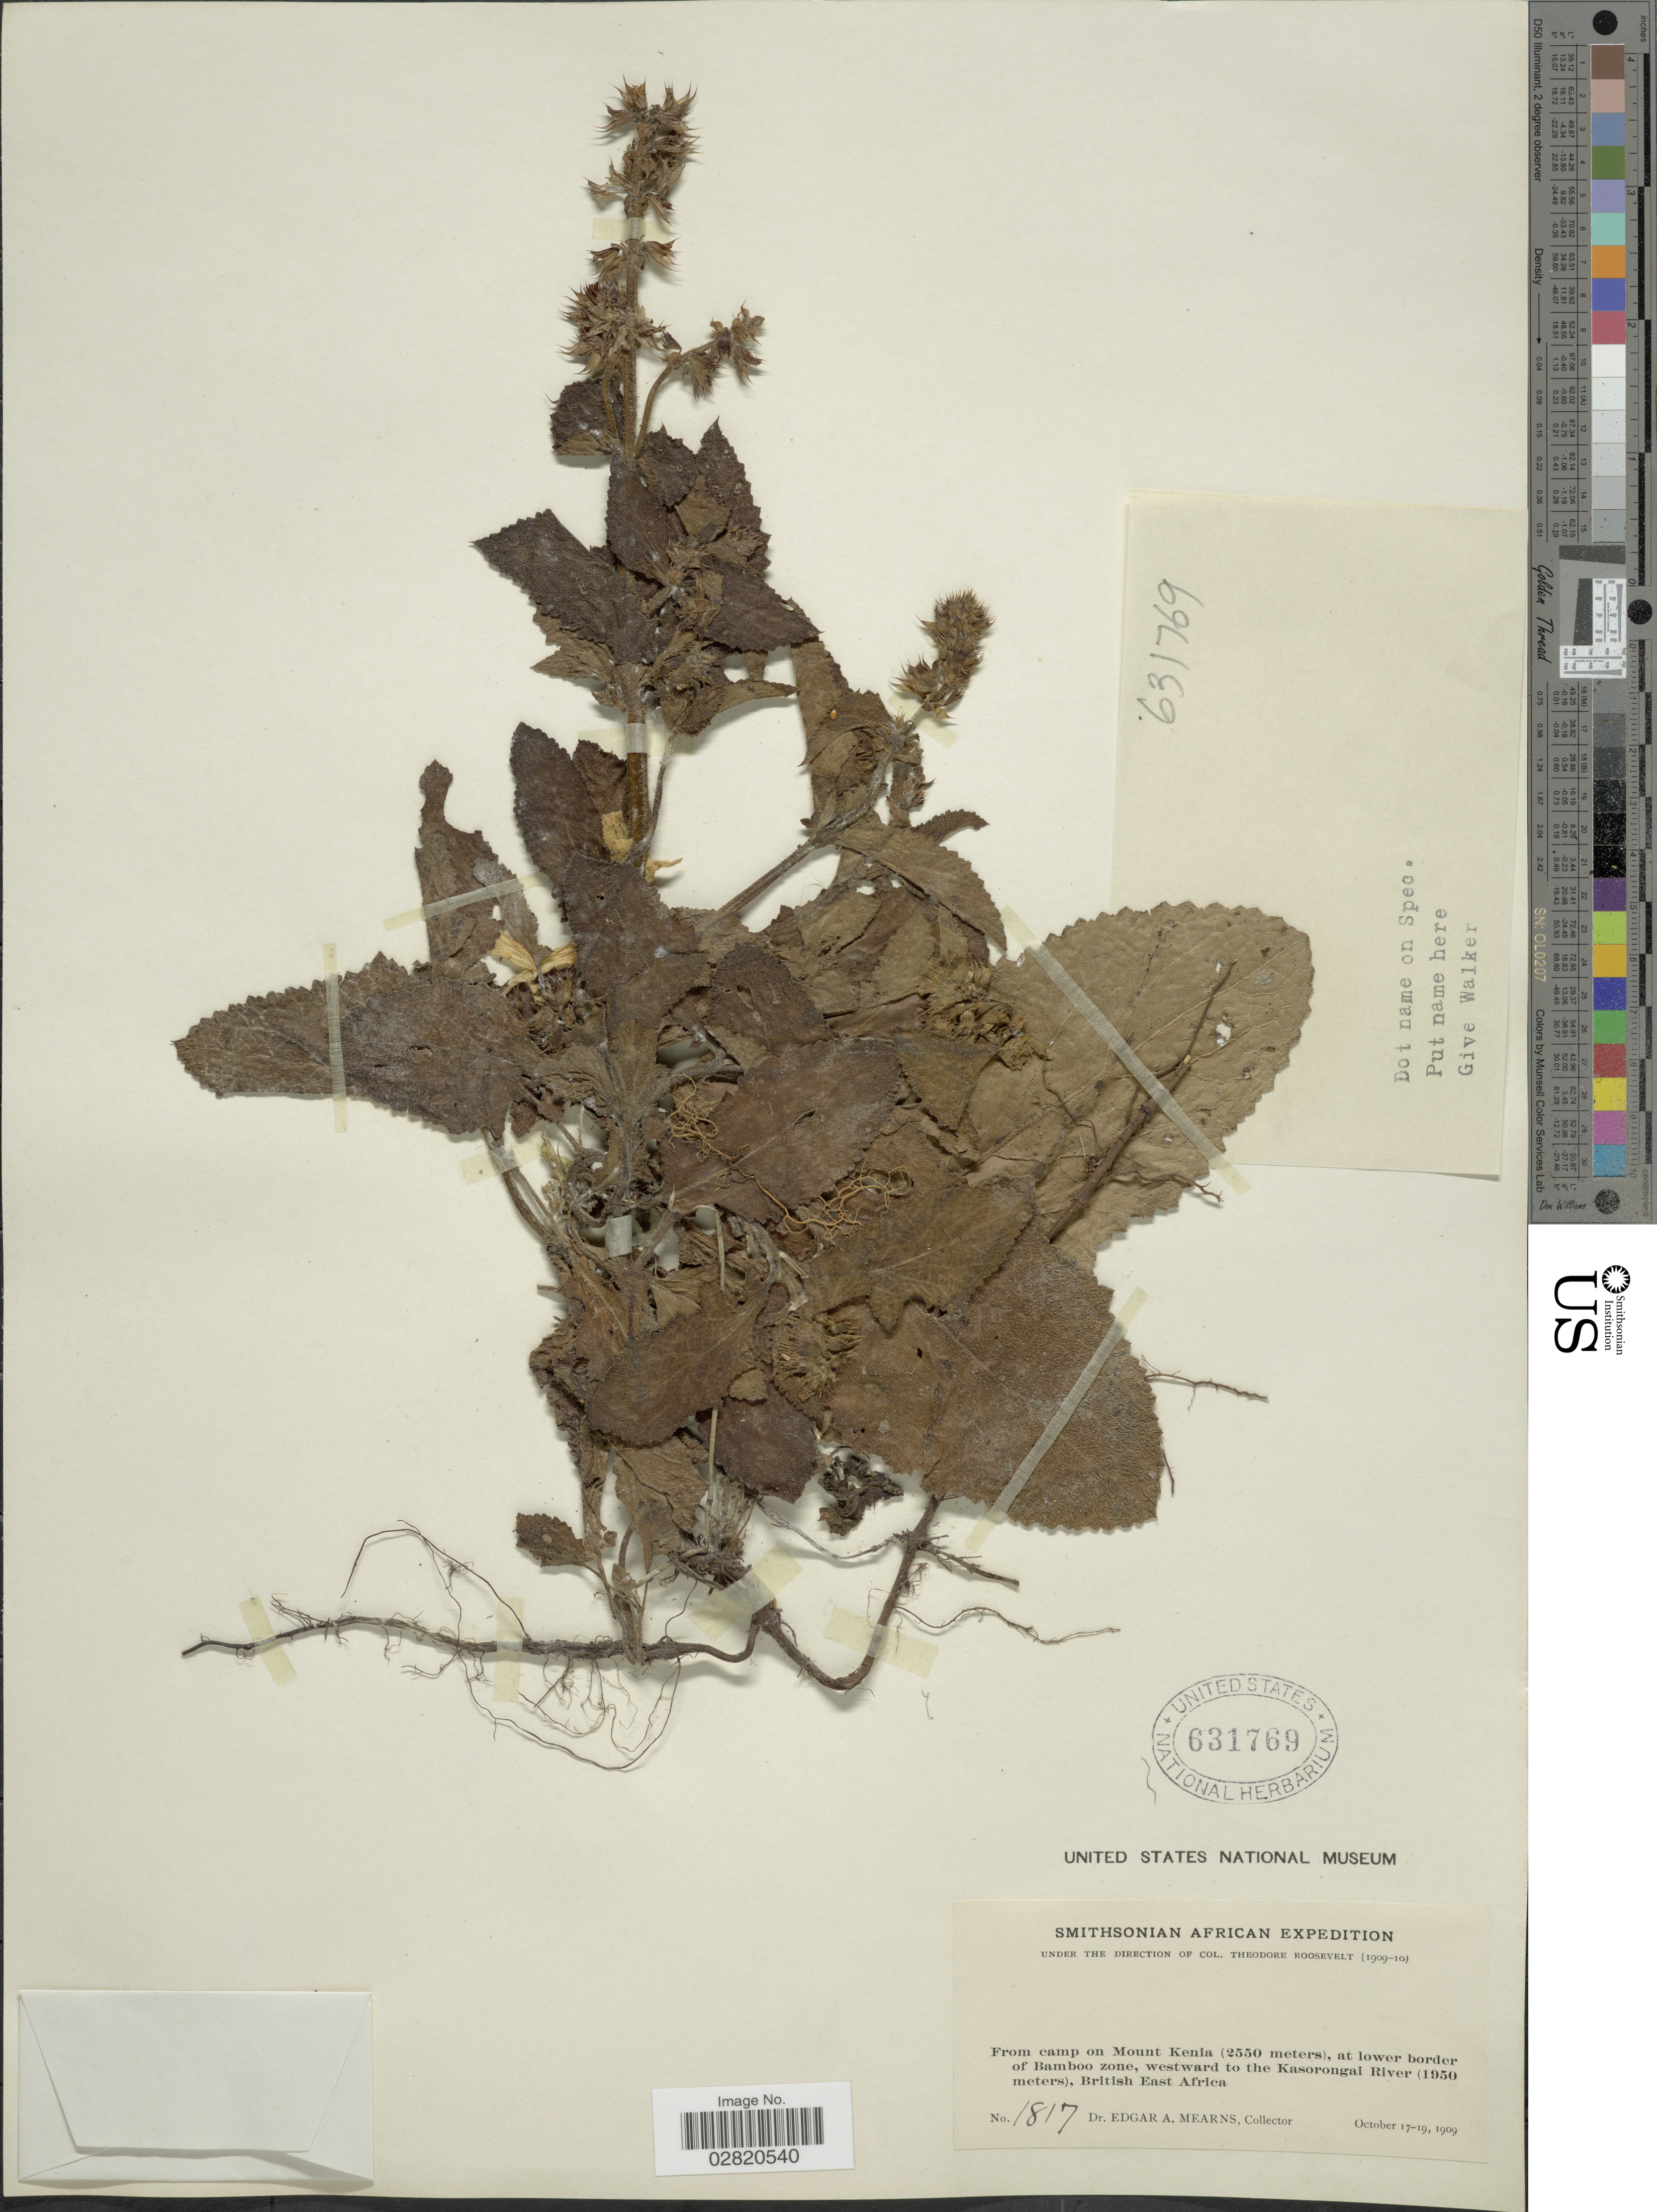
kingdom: Plantae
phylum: Tracheophyta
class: Magnoliopsida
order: Lamiales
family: Lamiaceae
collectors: E. A. Mearns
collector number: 1817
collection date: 1909-10-17/1909-10-19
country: Kenya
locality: From camp on Mount Kenia, at lower border of Bamboo zone, westward to the Kasorongai River, British East Africa.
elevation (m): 1950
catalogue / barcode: US 631769